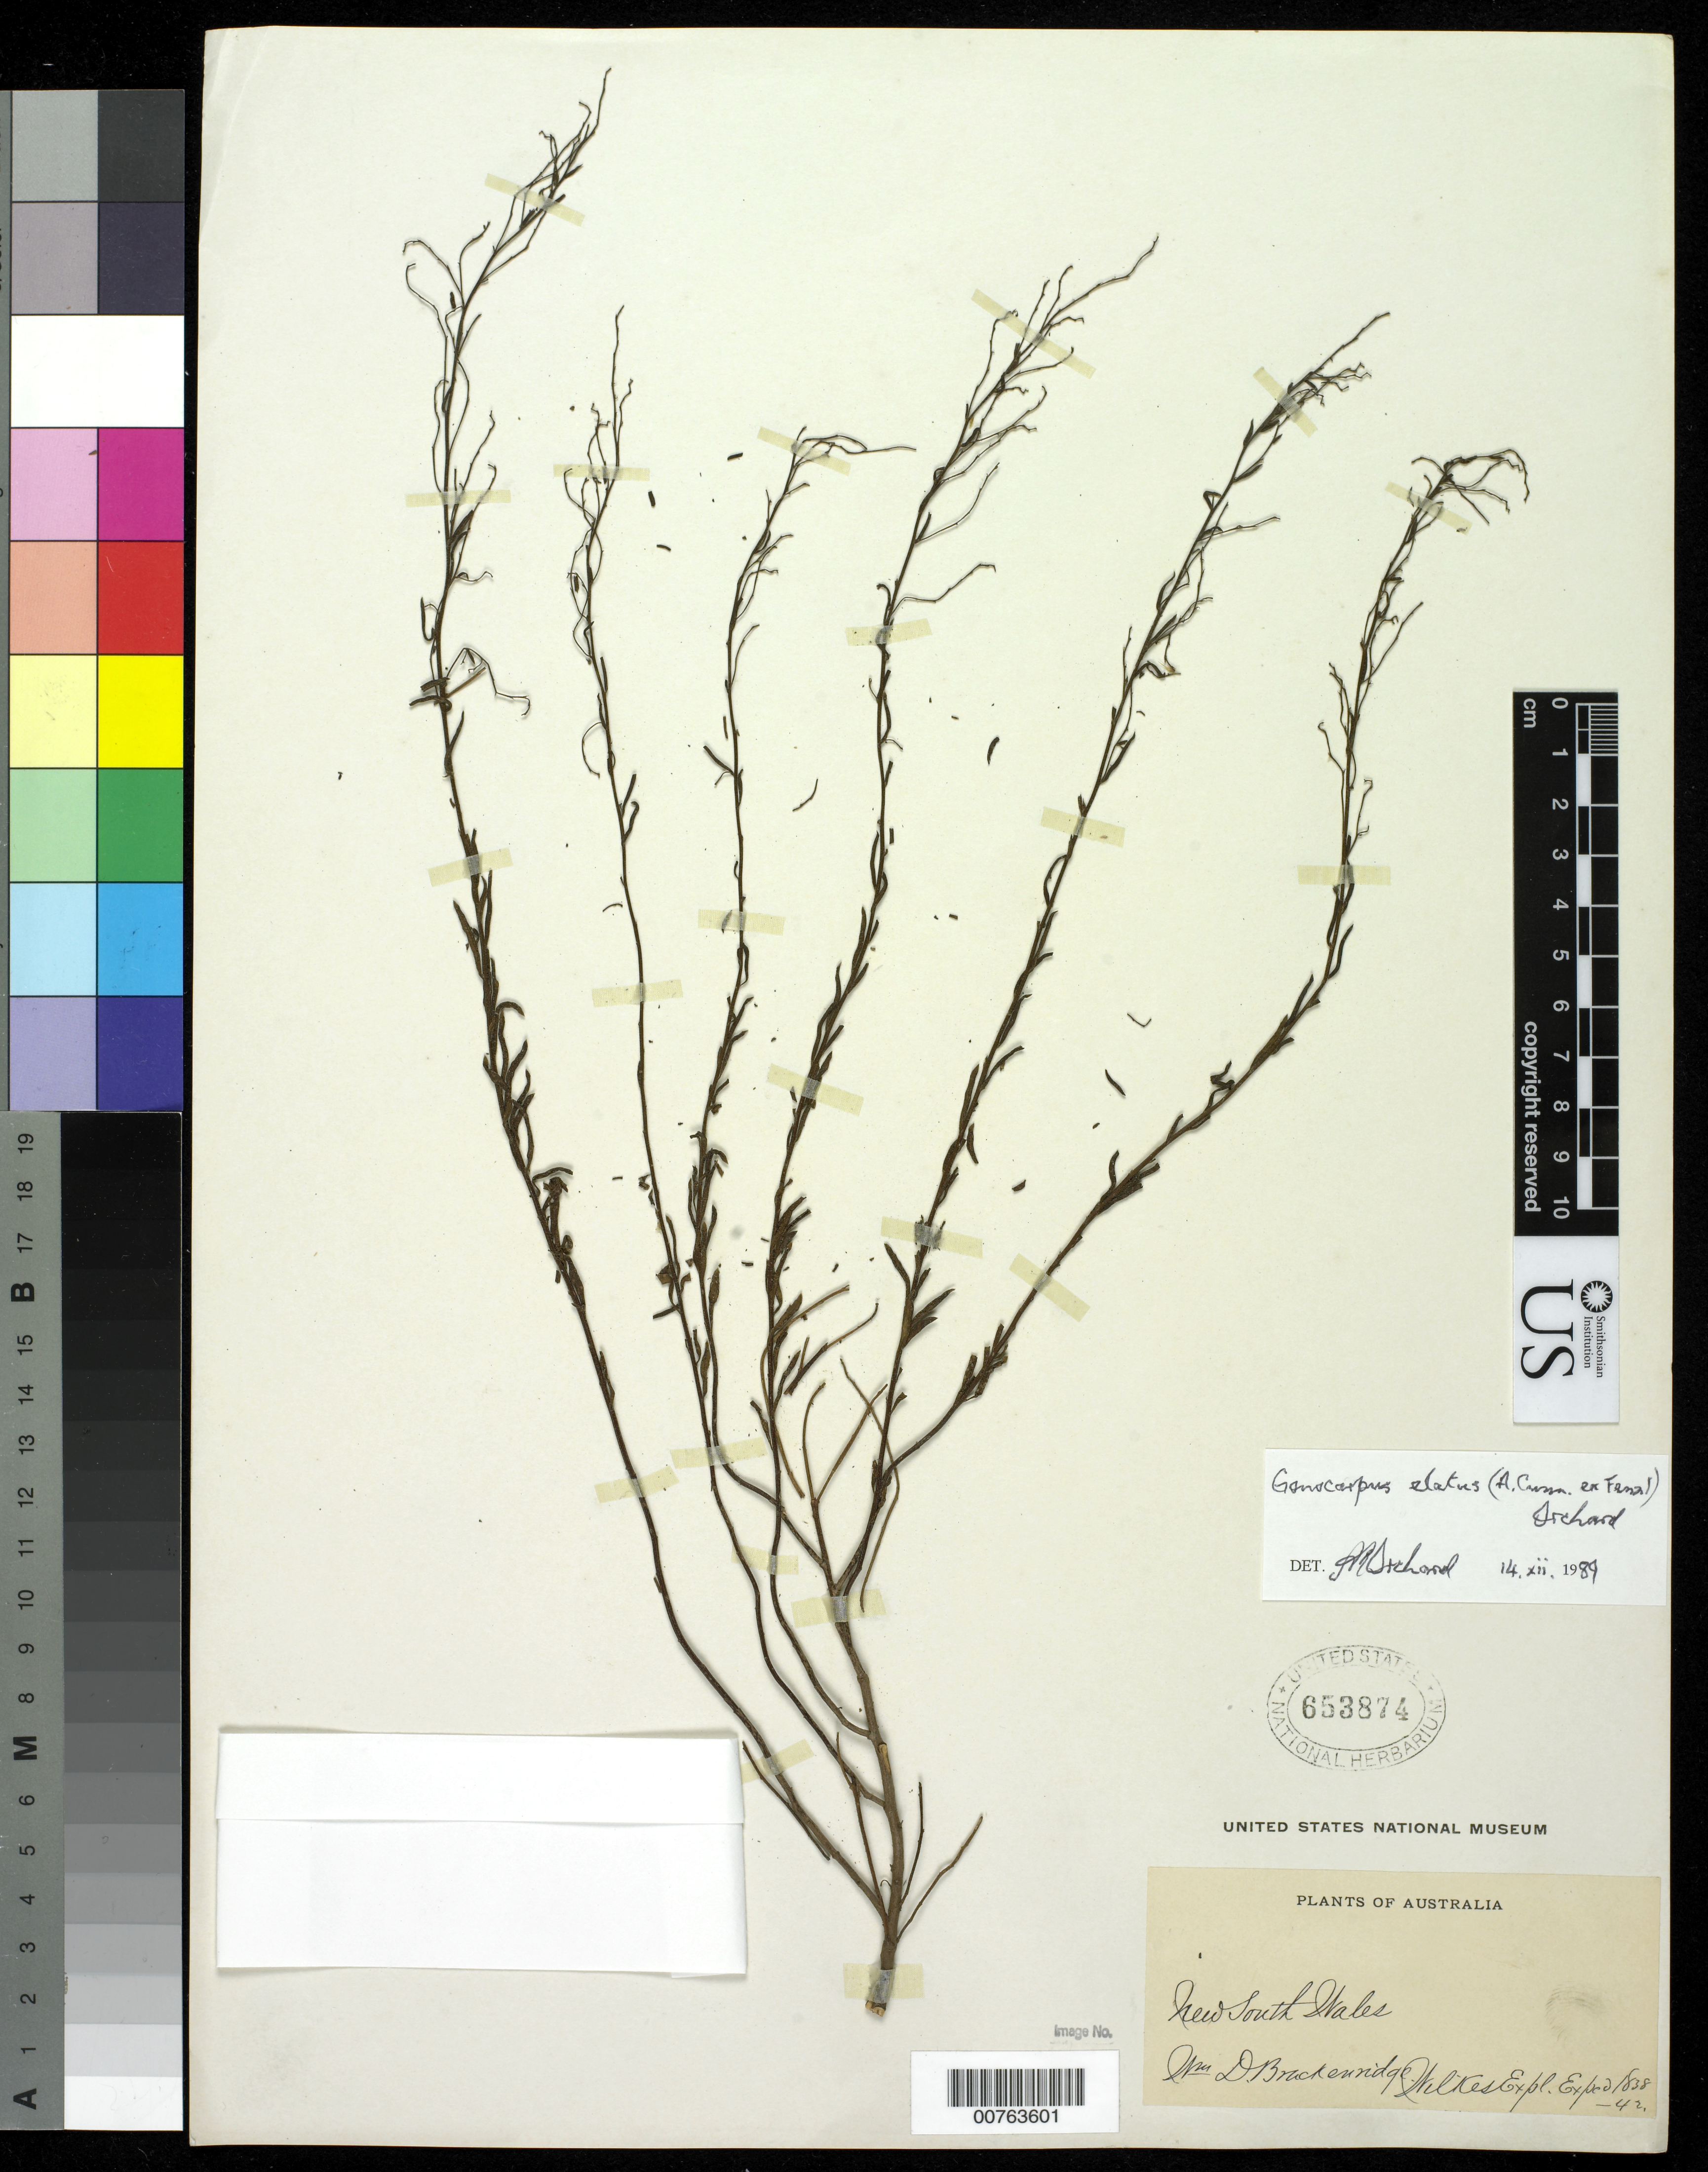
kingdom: Plantae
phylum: Tracheophyta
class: Magnoliopsida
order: Saxifragales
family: Haloragaceae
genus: Gonocarpus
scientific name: Gonocarpus elatus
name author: (A. Cunn. ex Fenzl) Orchard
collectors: W. D. Brackenridge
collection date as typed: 1838 to -- --- 1842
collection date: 1838/1842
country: Australia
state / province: New South Wales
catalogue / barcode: US 653874